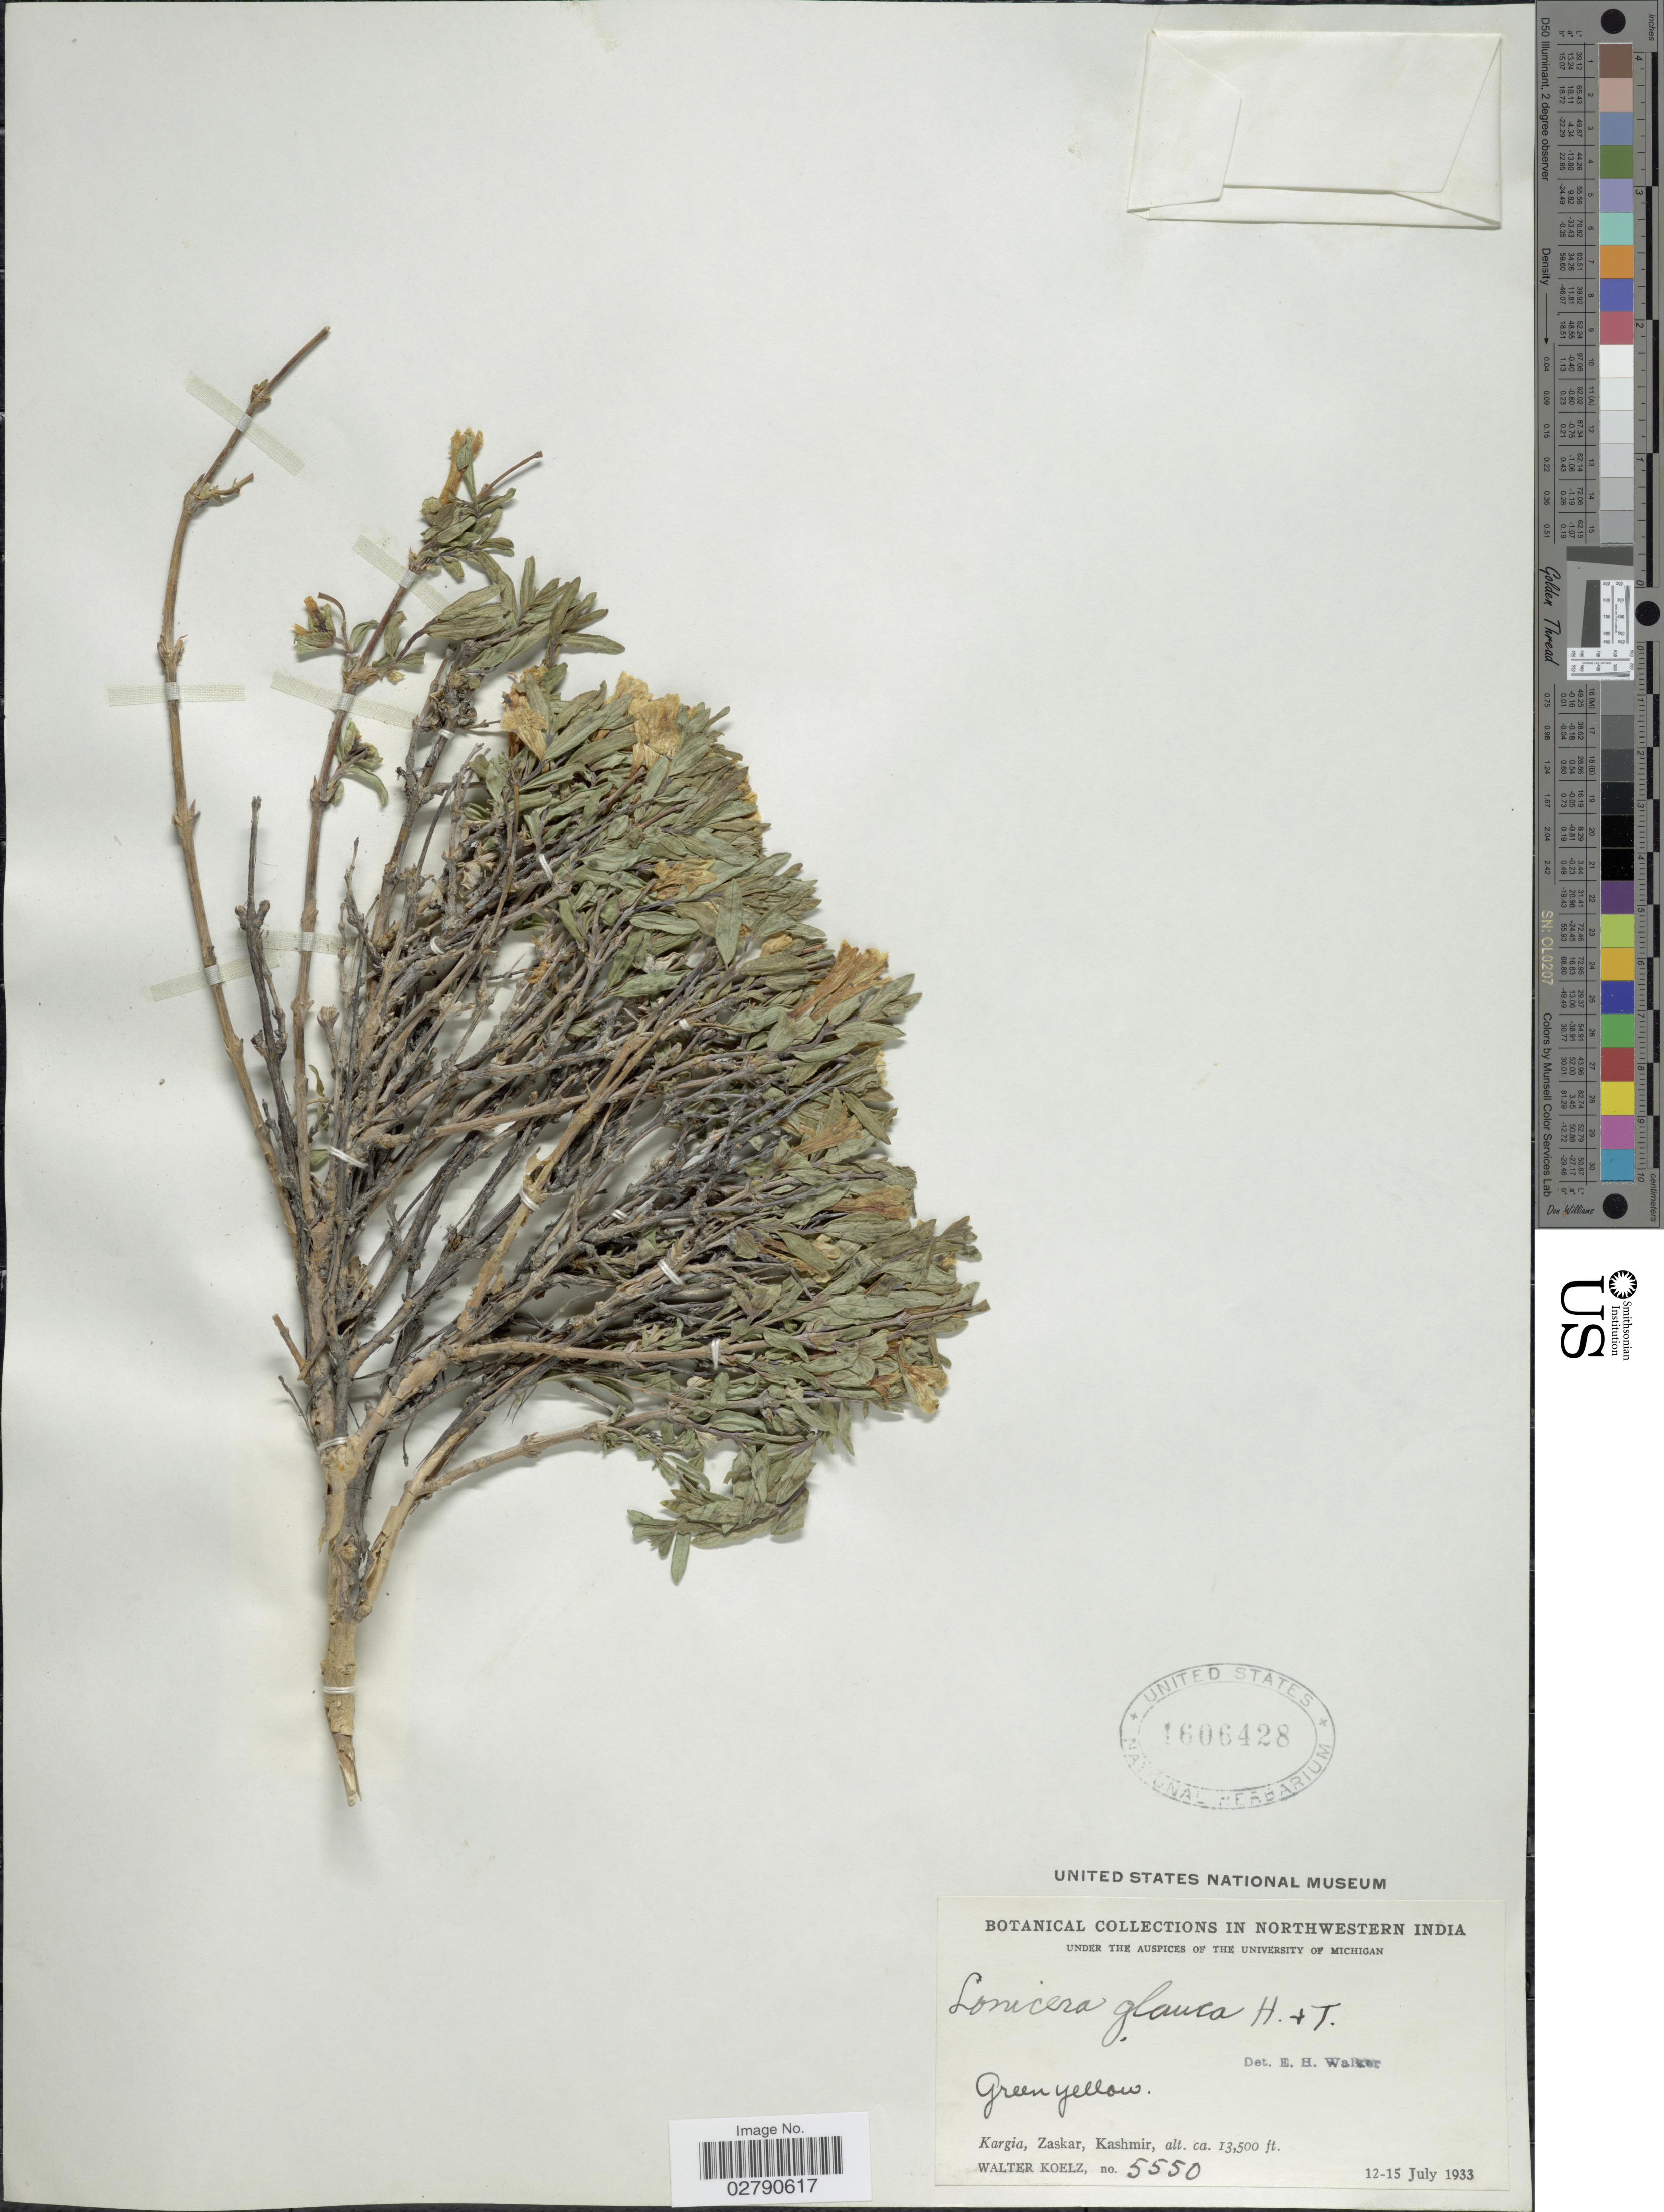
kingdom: Plantae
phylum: Tracheophyta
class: Magnoliopsida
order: Dipsacales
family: Caprifoliaceae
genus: Lonicera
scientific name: Lonicera glauca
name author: Hook. f. & Thomson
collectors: W. N. Koelz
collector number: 5550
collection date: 1933-07-12/1933-07-15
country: India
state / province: Jammu and Kashmir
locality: Northwestern India. Kargia, Zaskar, Kashmir.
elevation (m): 4115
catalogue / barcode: US 1606428